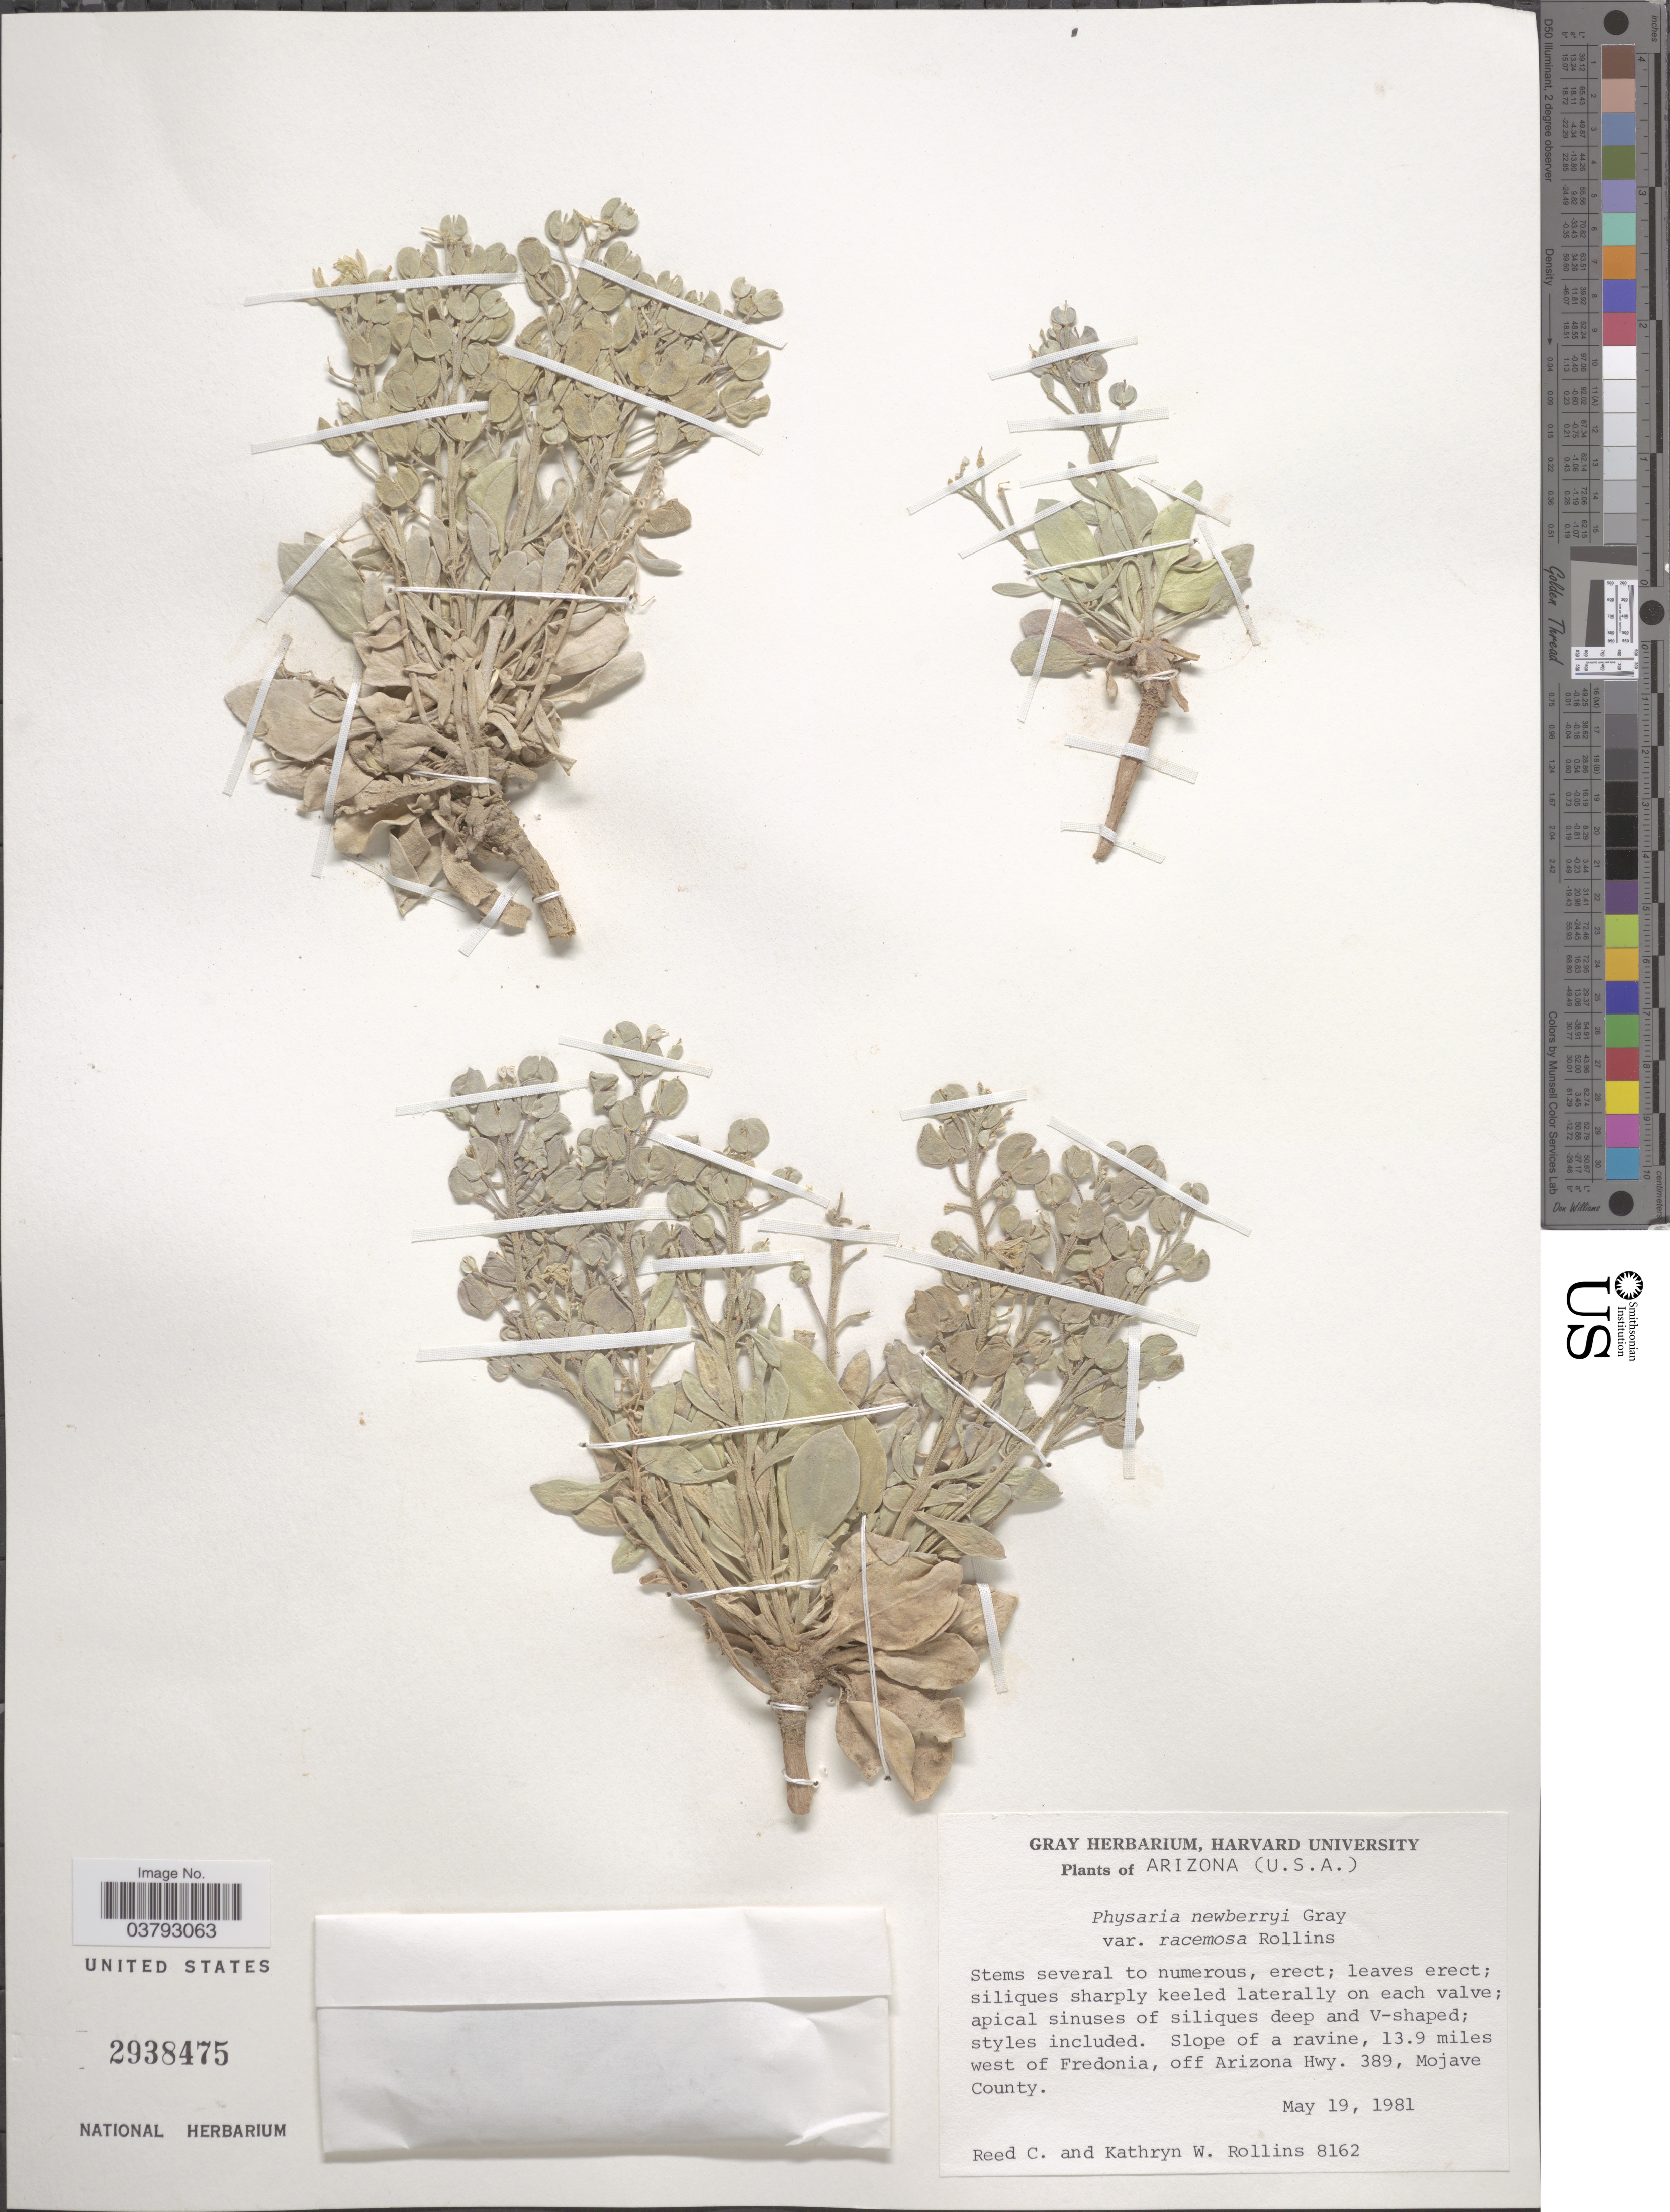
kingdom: Plantae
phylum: Tracheophyta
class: Magnoliopsida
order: Brassicales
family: Brassicaceae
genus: Physaria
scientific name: Physaria newberryi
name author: A. Gray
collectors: R. C. Rollins & K. W. Rollins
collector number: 8162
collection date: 1981-05-19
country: United States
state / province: Arizona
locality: Slopes of a ravine, 13.9 miles west of Fredonia, off Arizona Hwy. 389, Mojave County.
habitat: slope of a ravine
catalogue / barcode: US 2938475